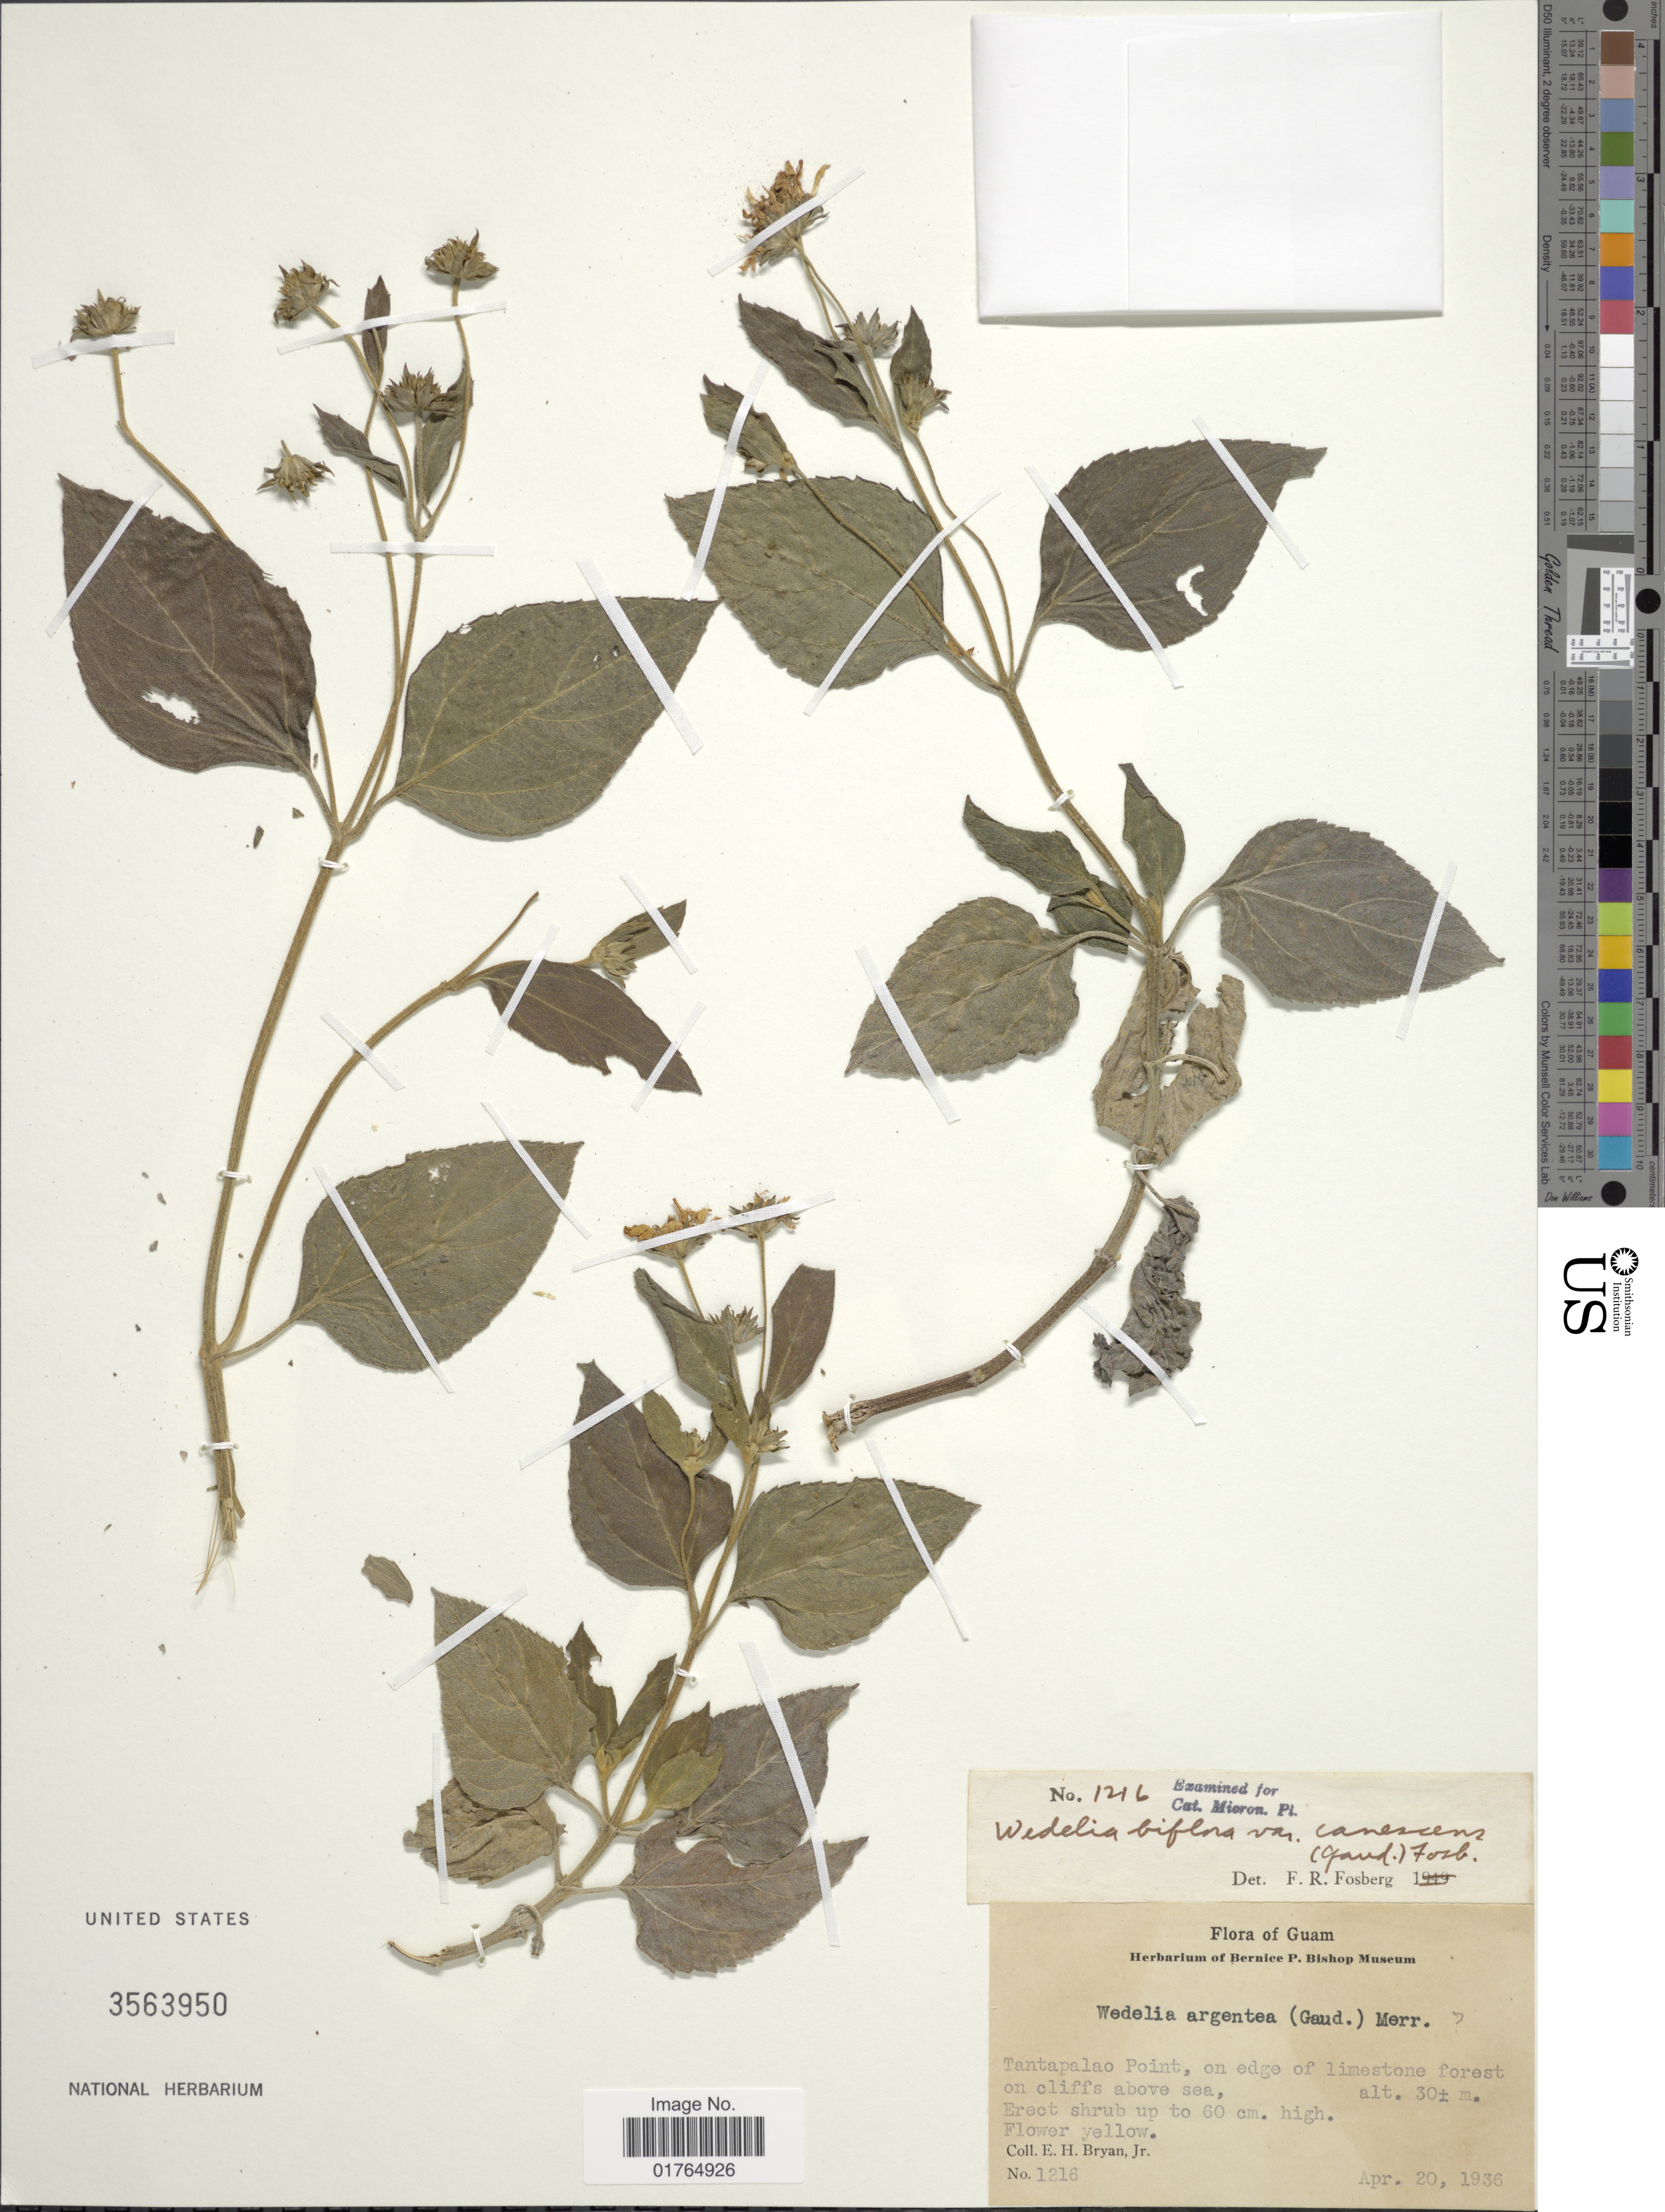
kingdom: Plantae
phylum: Tracheophyta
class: Magnoliopsida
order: Asterales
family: Asteraceae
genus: Wollastonia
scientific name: Wollastonia uniflora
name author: (Willd.) Orchard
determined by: Wagner, W. L., (BOT), Smithsonian Institution - National Museum of Natural History (UNITED STATES)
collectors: E. Bryan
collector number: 1216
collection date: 1936-04-20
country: Guam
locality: Tantapalao Point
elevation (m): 30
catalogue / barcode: US 3563950